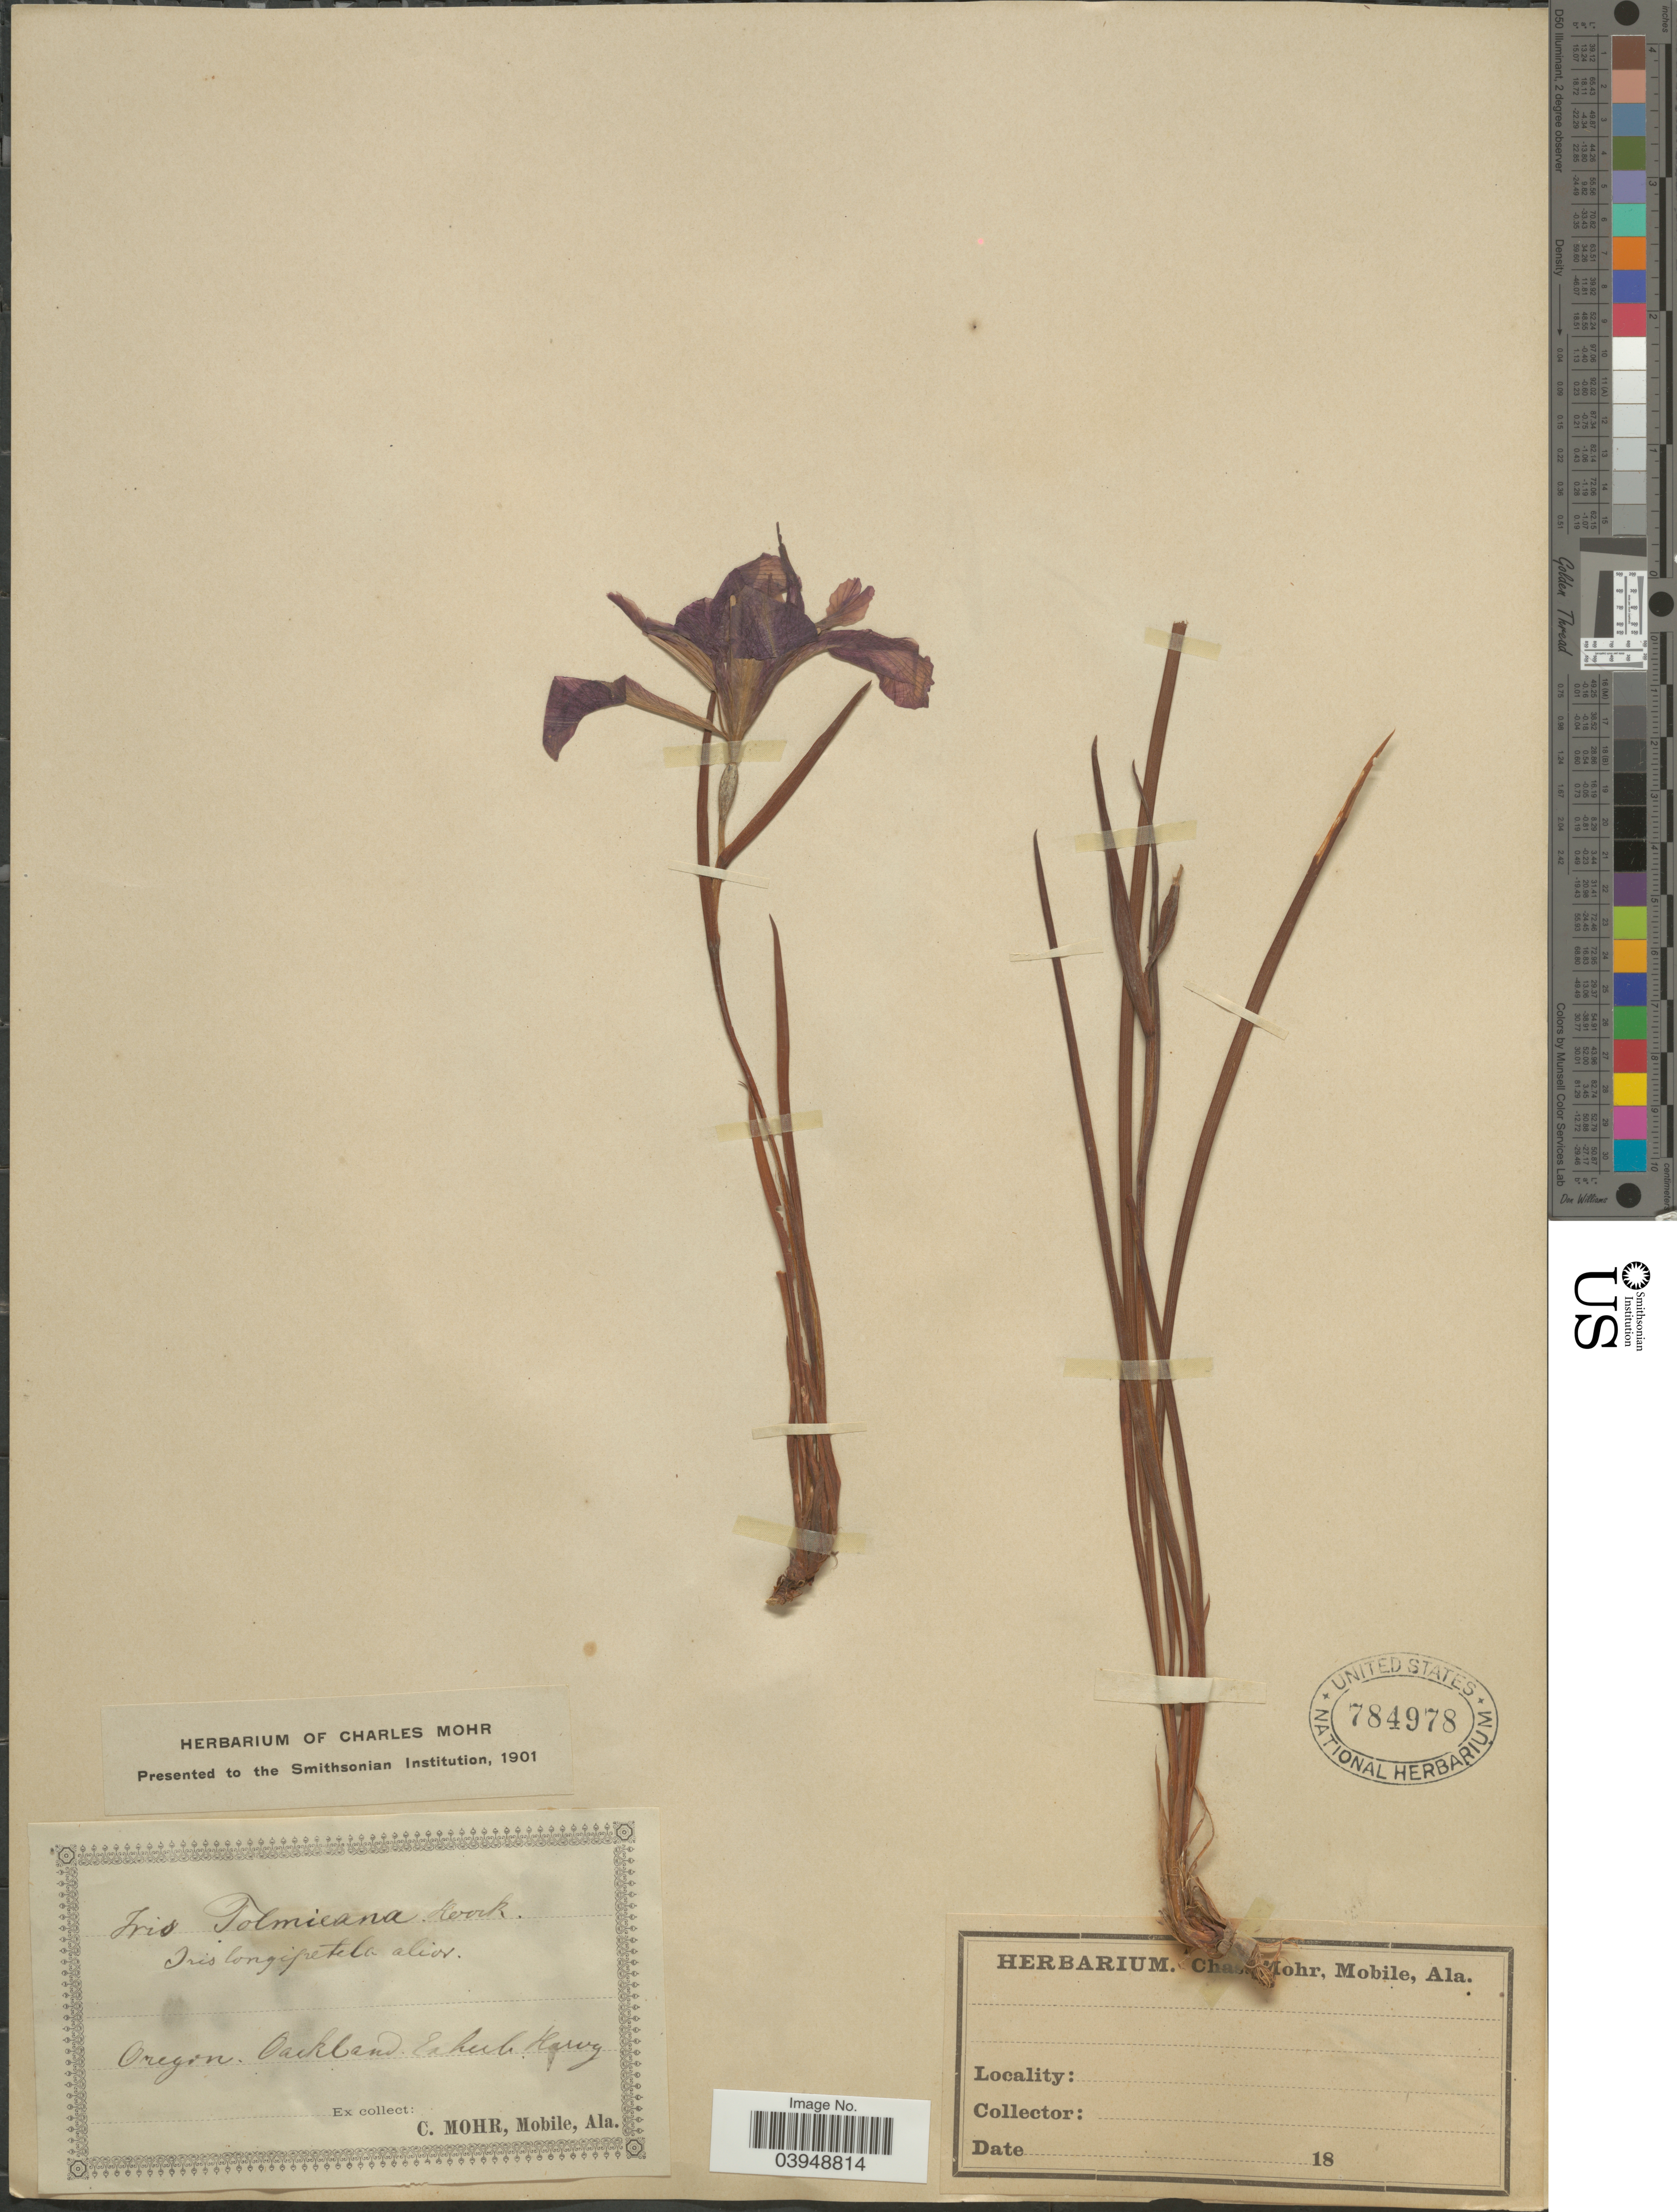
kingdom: Plantae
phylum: Tracheophyta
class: Liliopsida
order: Asparagales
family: Iridaceae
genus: Iris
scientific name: Iris missouriensis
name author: Nutt.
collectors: Mohr, C. T. (herbarium)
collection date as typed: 18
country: United States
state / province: Oregon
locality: Oackland.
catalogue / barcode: US 784978